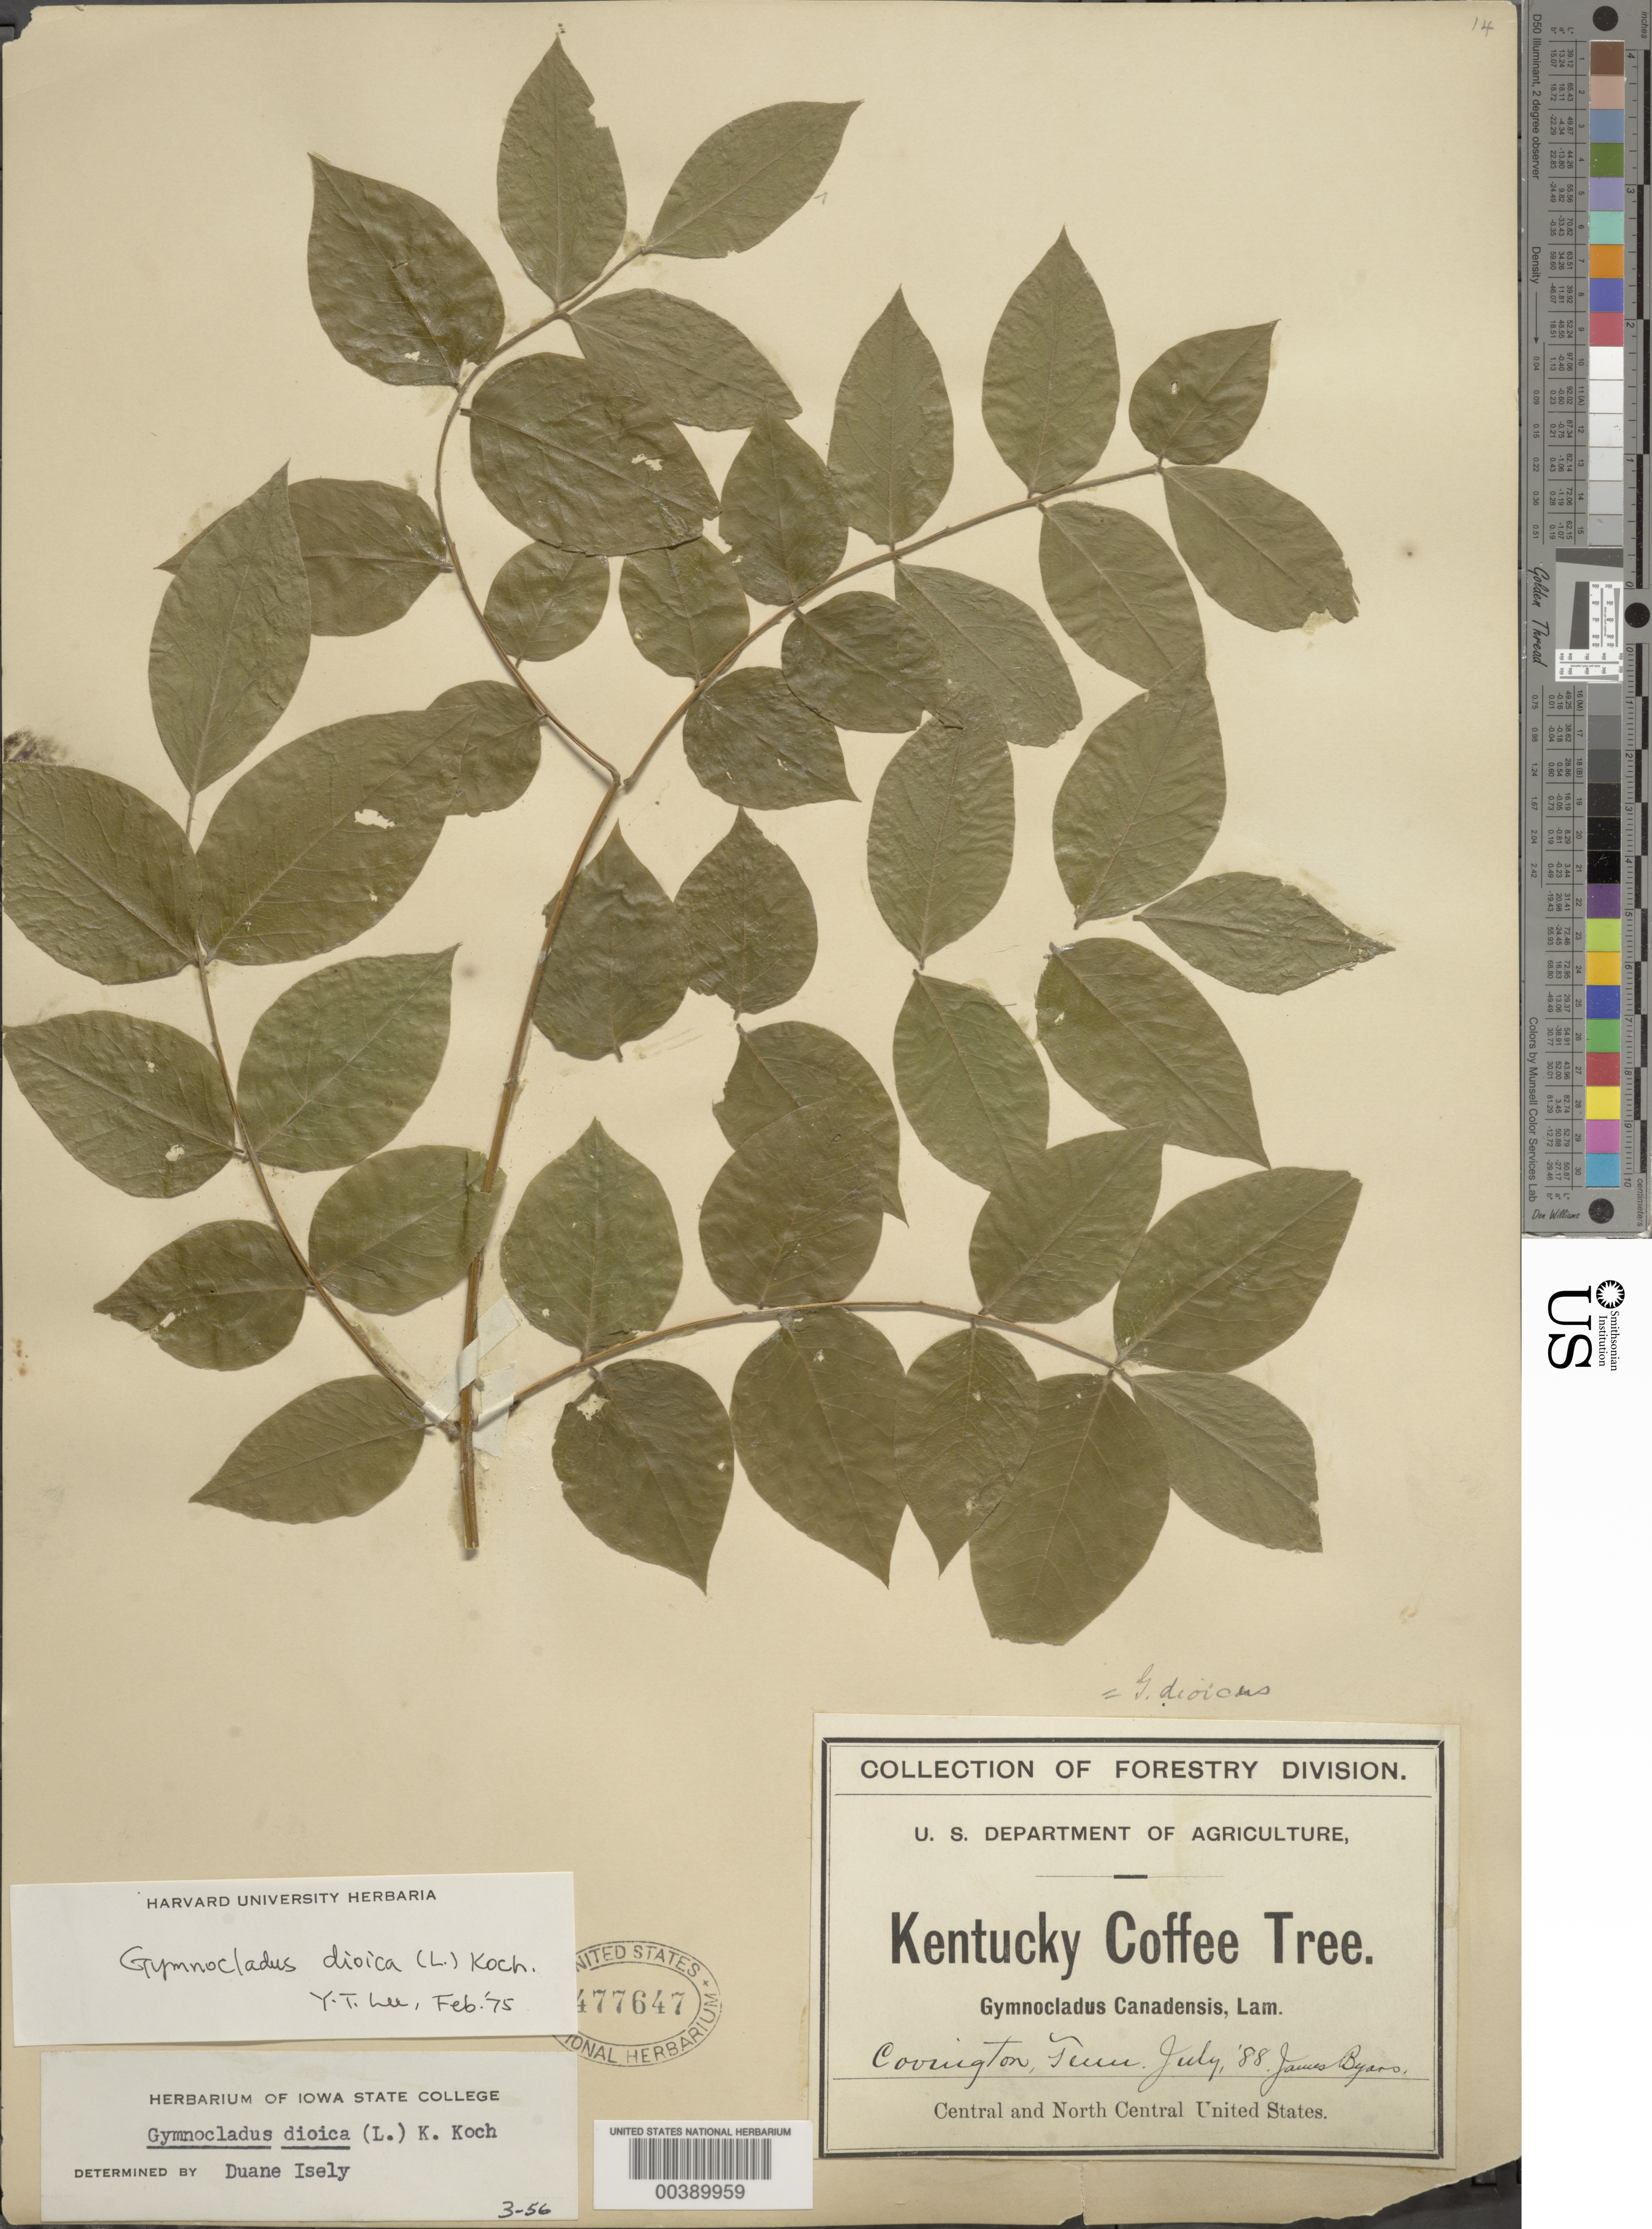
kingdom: Plantae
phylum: Tracheophyta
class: Magnoliopsida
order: Fabales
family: Fabaceae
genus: Gymnocladus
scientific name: Gymnocladus dioicus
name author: (L.) K. Koch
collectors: J. Byars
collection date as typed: Jul 1888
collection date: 1888-07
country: United States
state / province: Tennessee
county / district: Tipton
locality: Covington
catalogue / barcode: US 477647